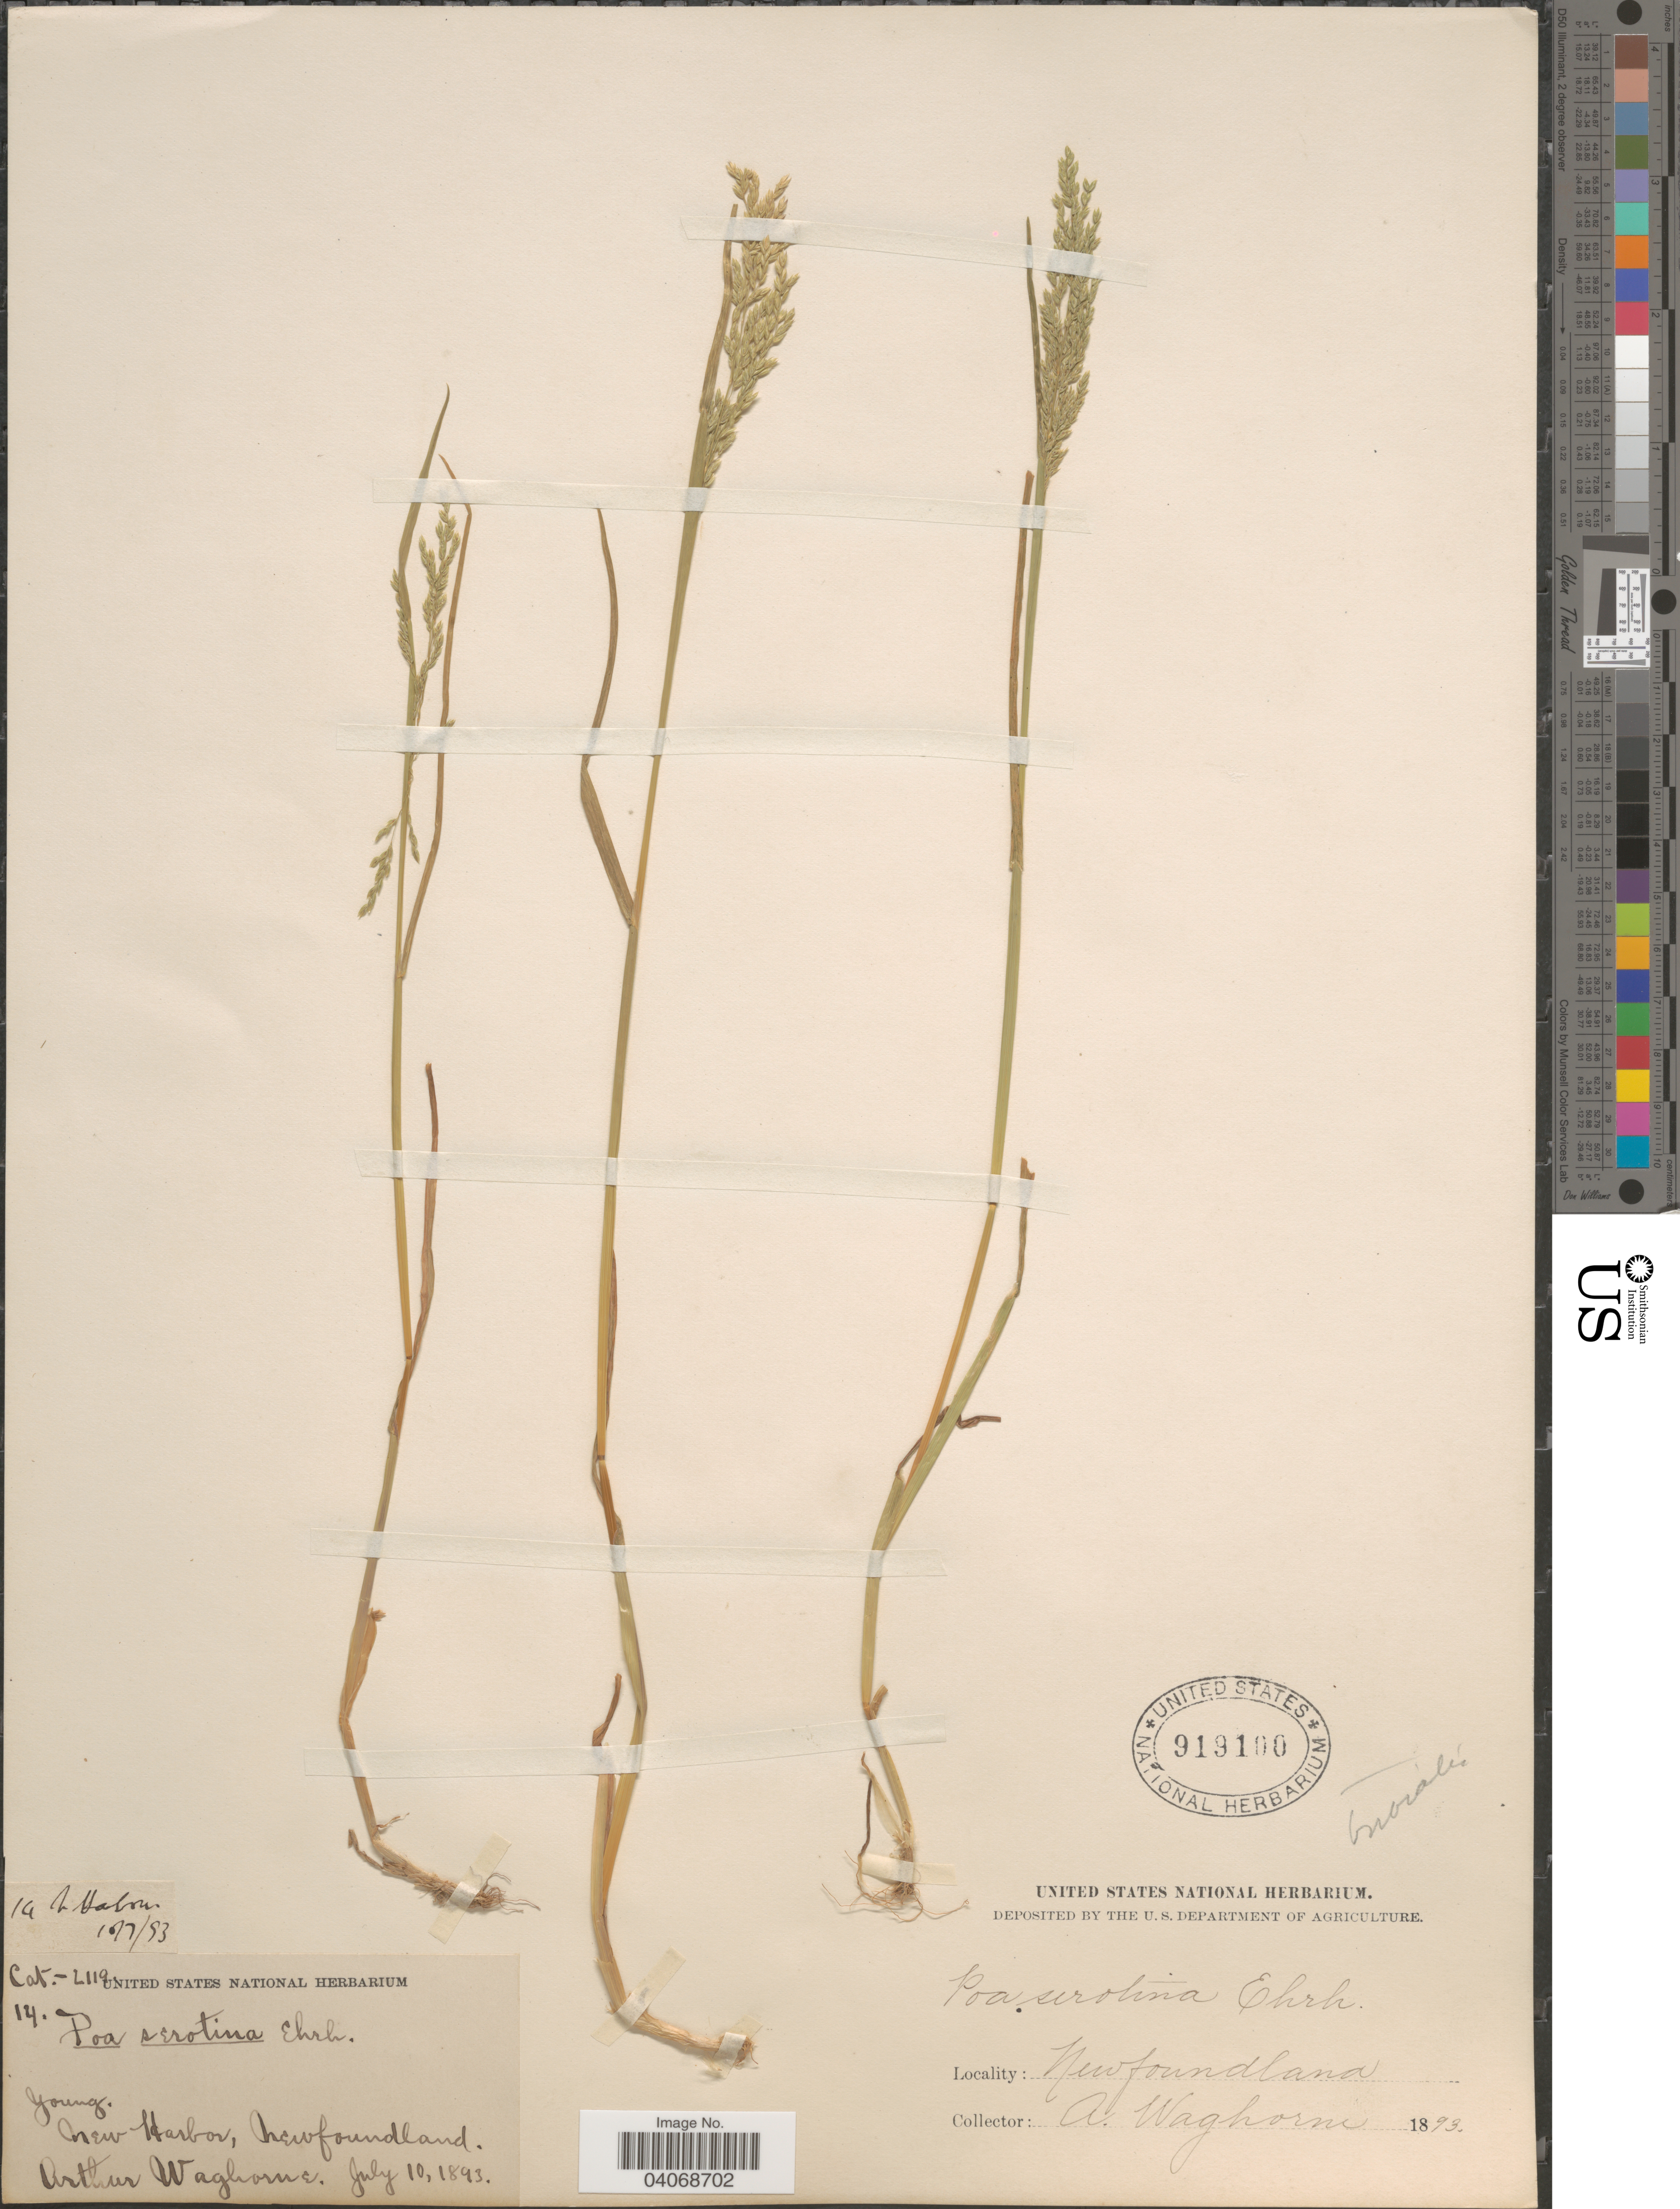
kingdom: Plantae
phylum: Tracheophyta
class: Liliopsida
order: Poales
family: Poaceae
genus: Poa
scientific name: Poa trivialis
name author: L.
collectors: A. Waghorne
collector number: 14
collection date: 1893-07-10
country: Canada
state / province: Newfoundland and Labrador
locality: New Harbor.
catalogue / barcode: US 919100